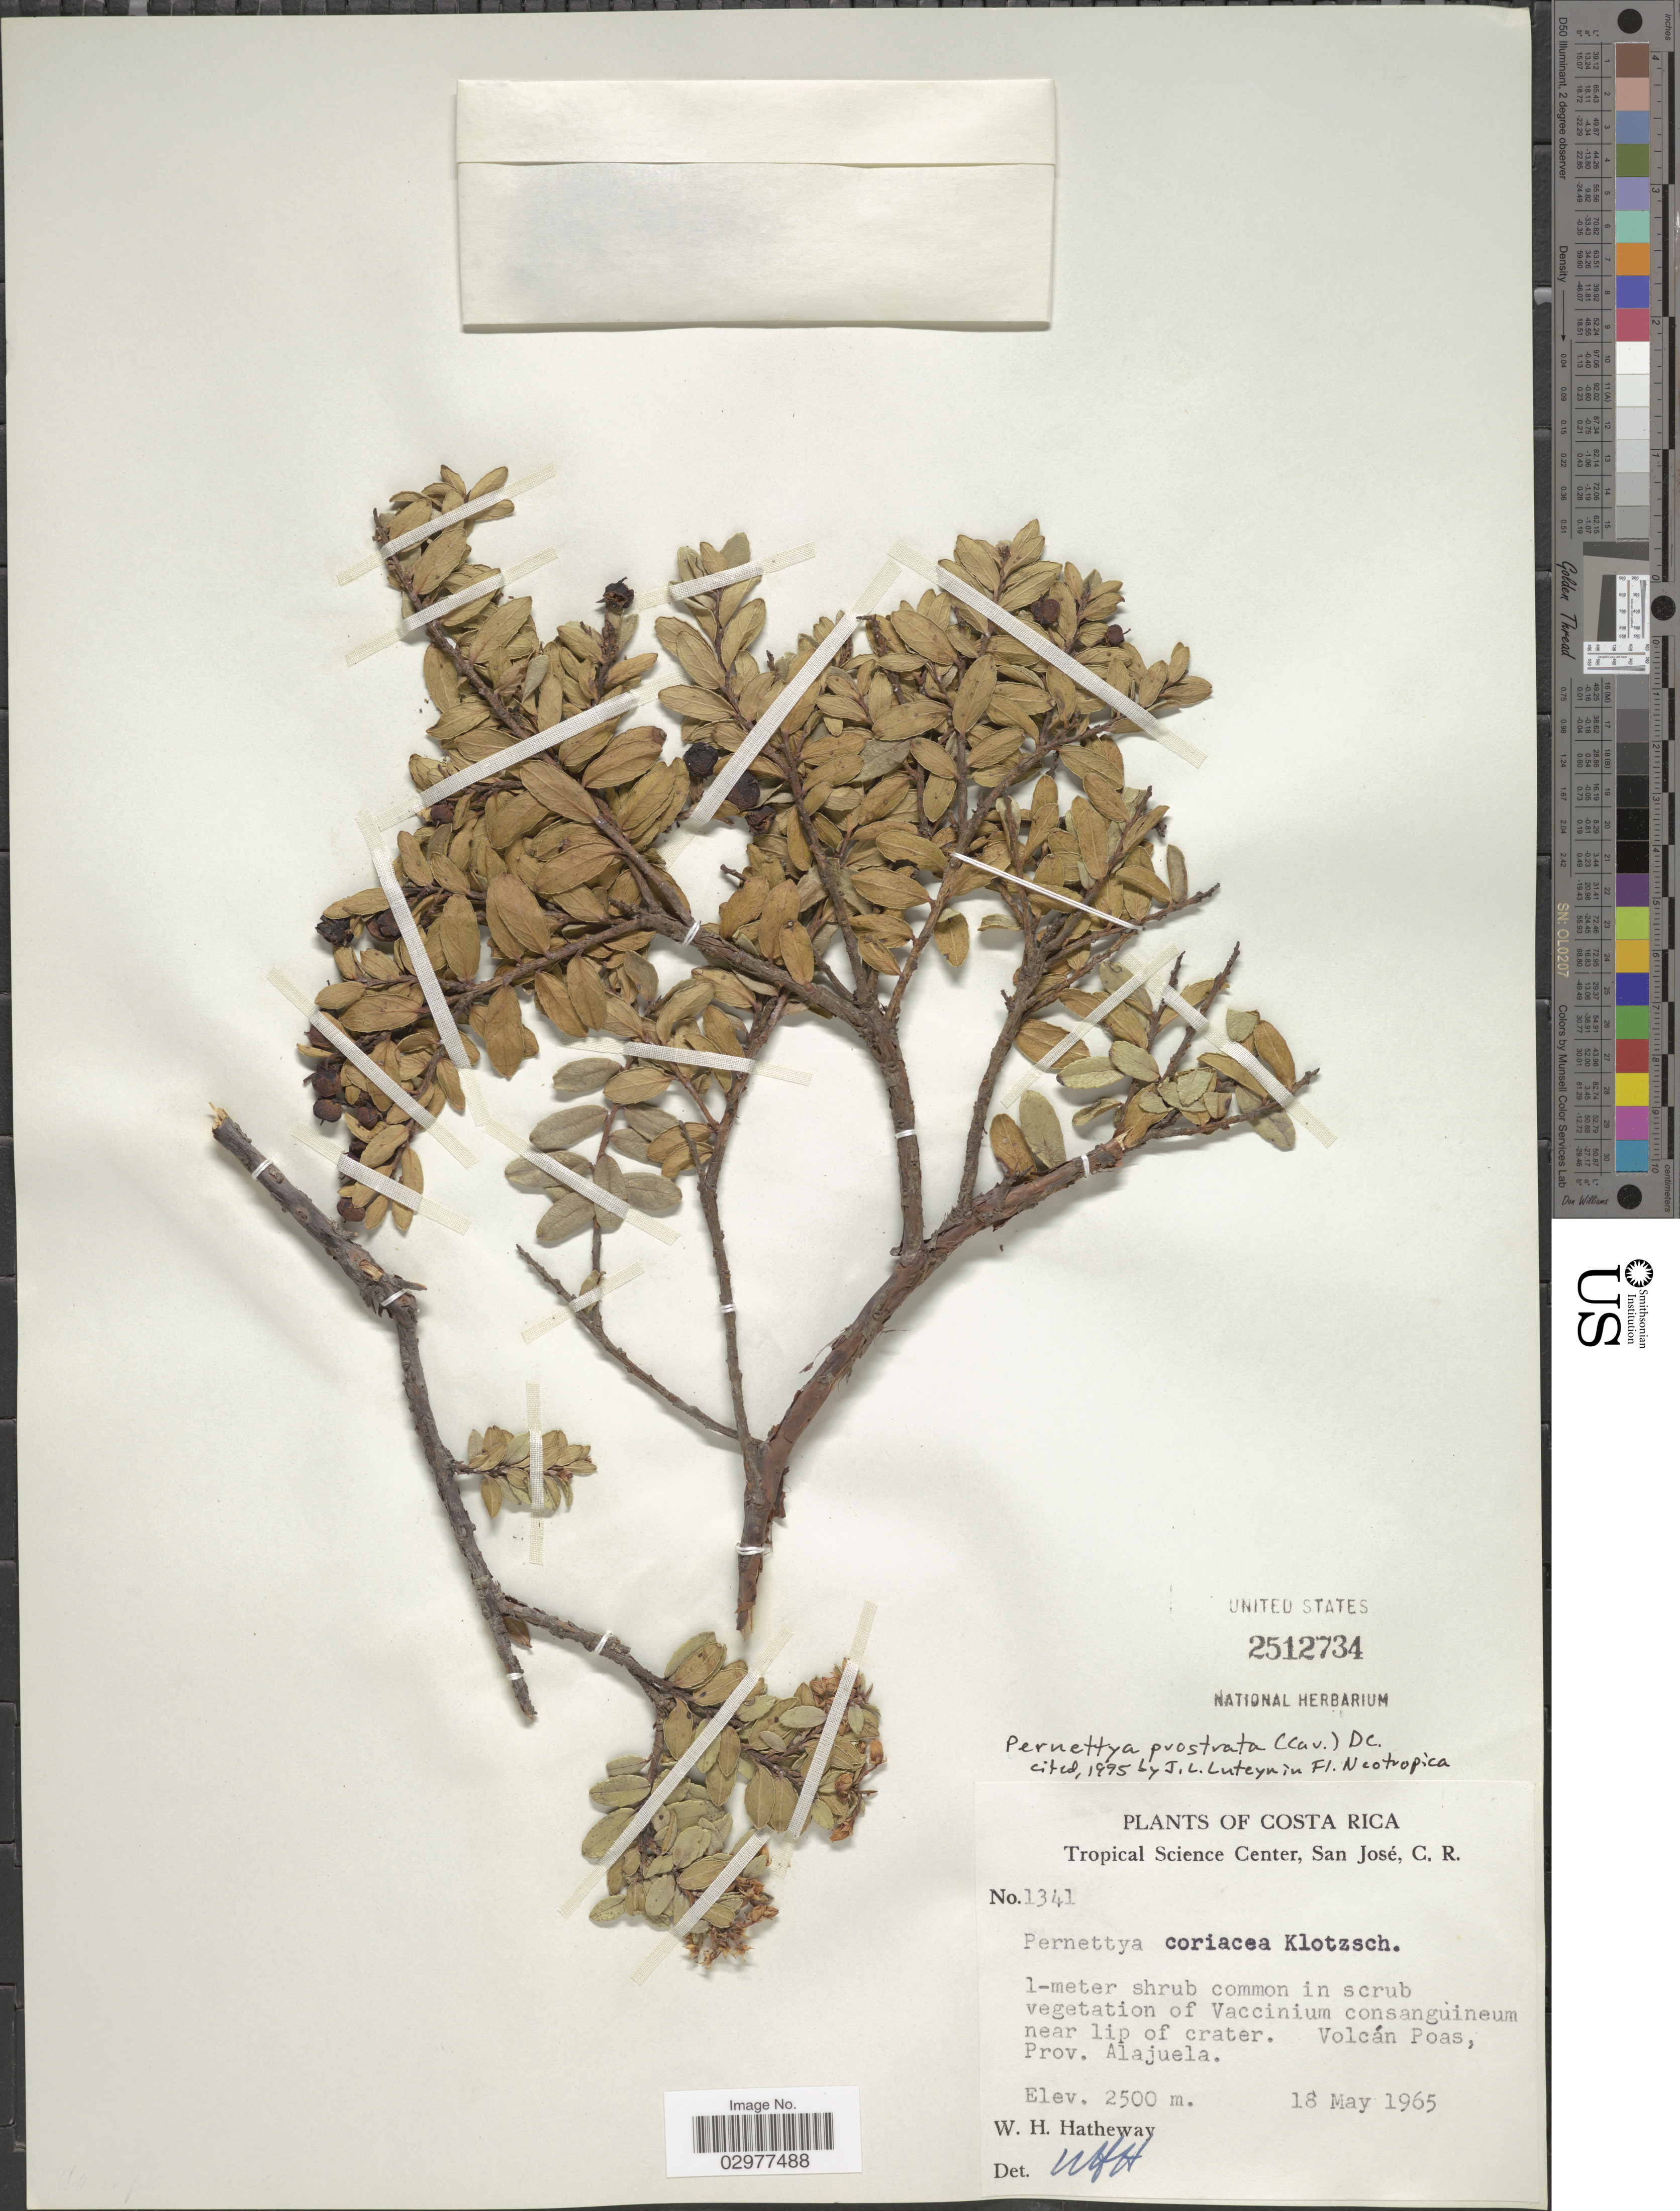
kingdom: Plantae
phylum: Tracheophyta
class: Magnoliopsida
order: Ericales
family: Ericaceae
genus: Pernettya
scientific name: Pernettya prostrata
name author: (Cav.) DC.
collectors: W. H. Hatheway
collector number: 1341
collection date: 1965-05-18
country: Costa Rica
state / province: Alajuela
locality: Volcán Poas.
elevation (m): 2500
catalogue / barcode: US 2512734